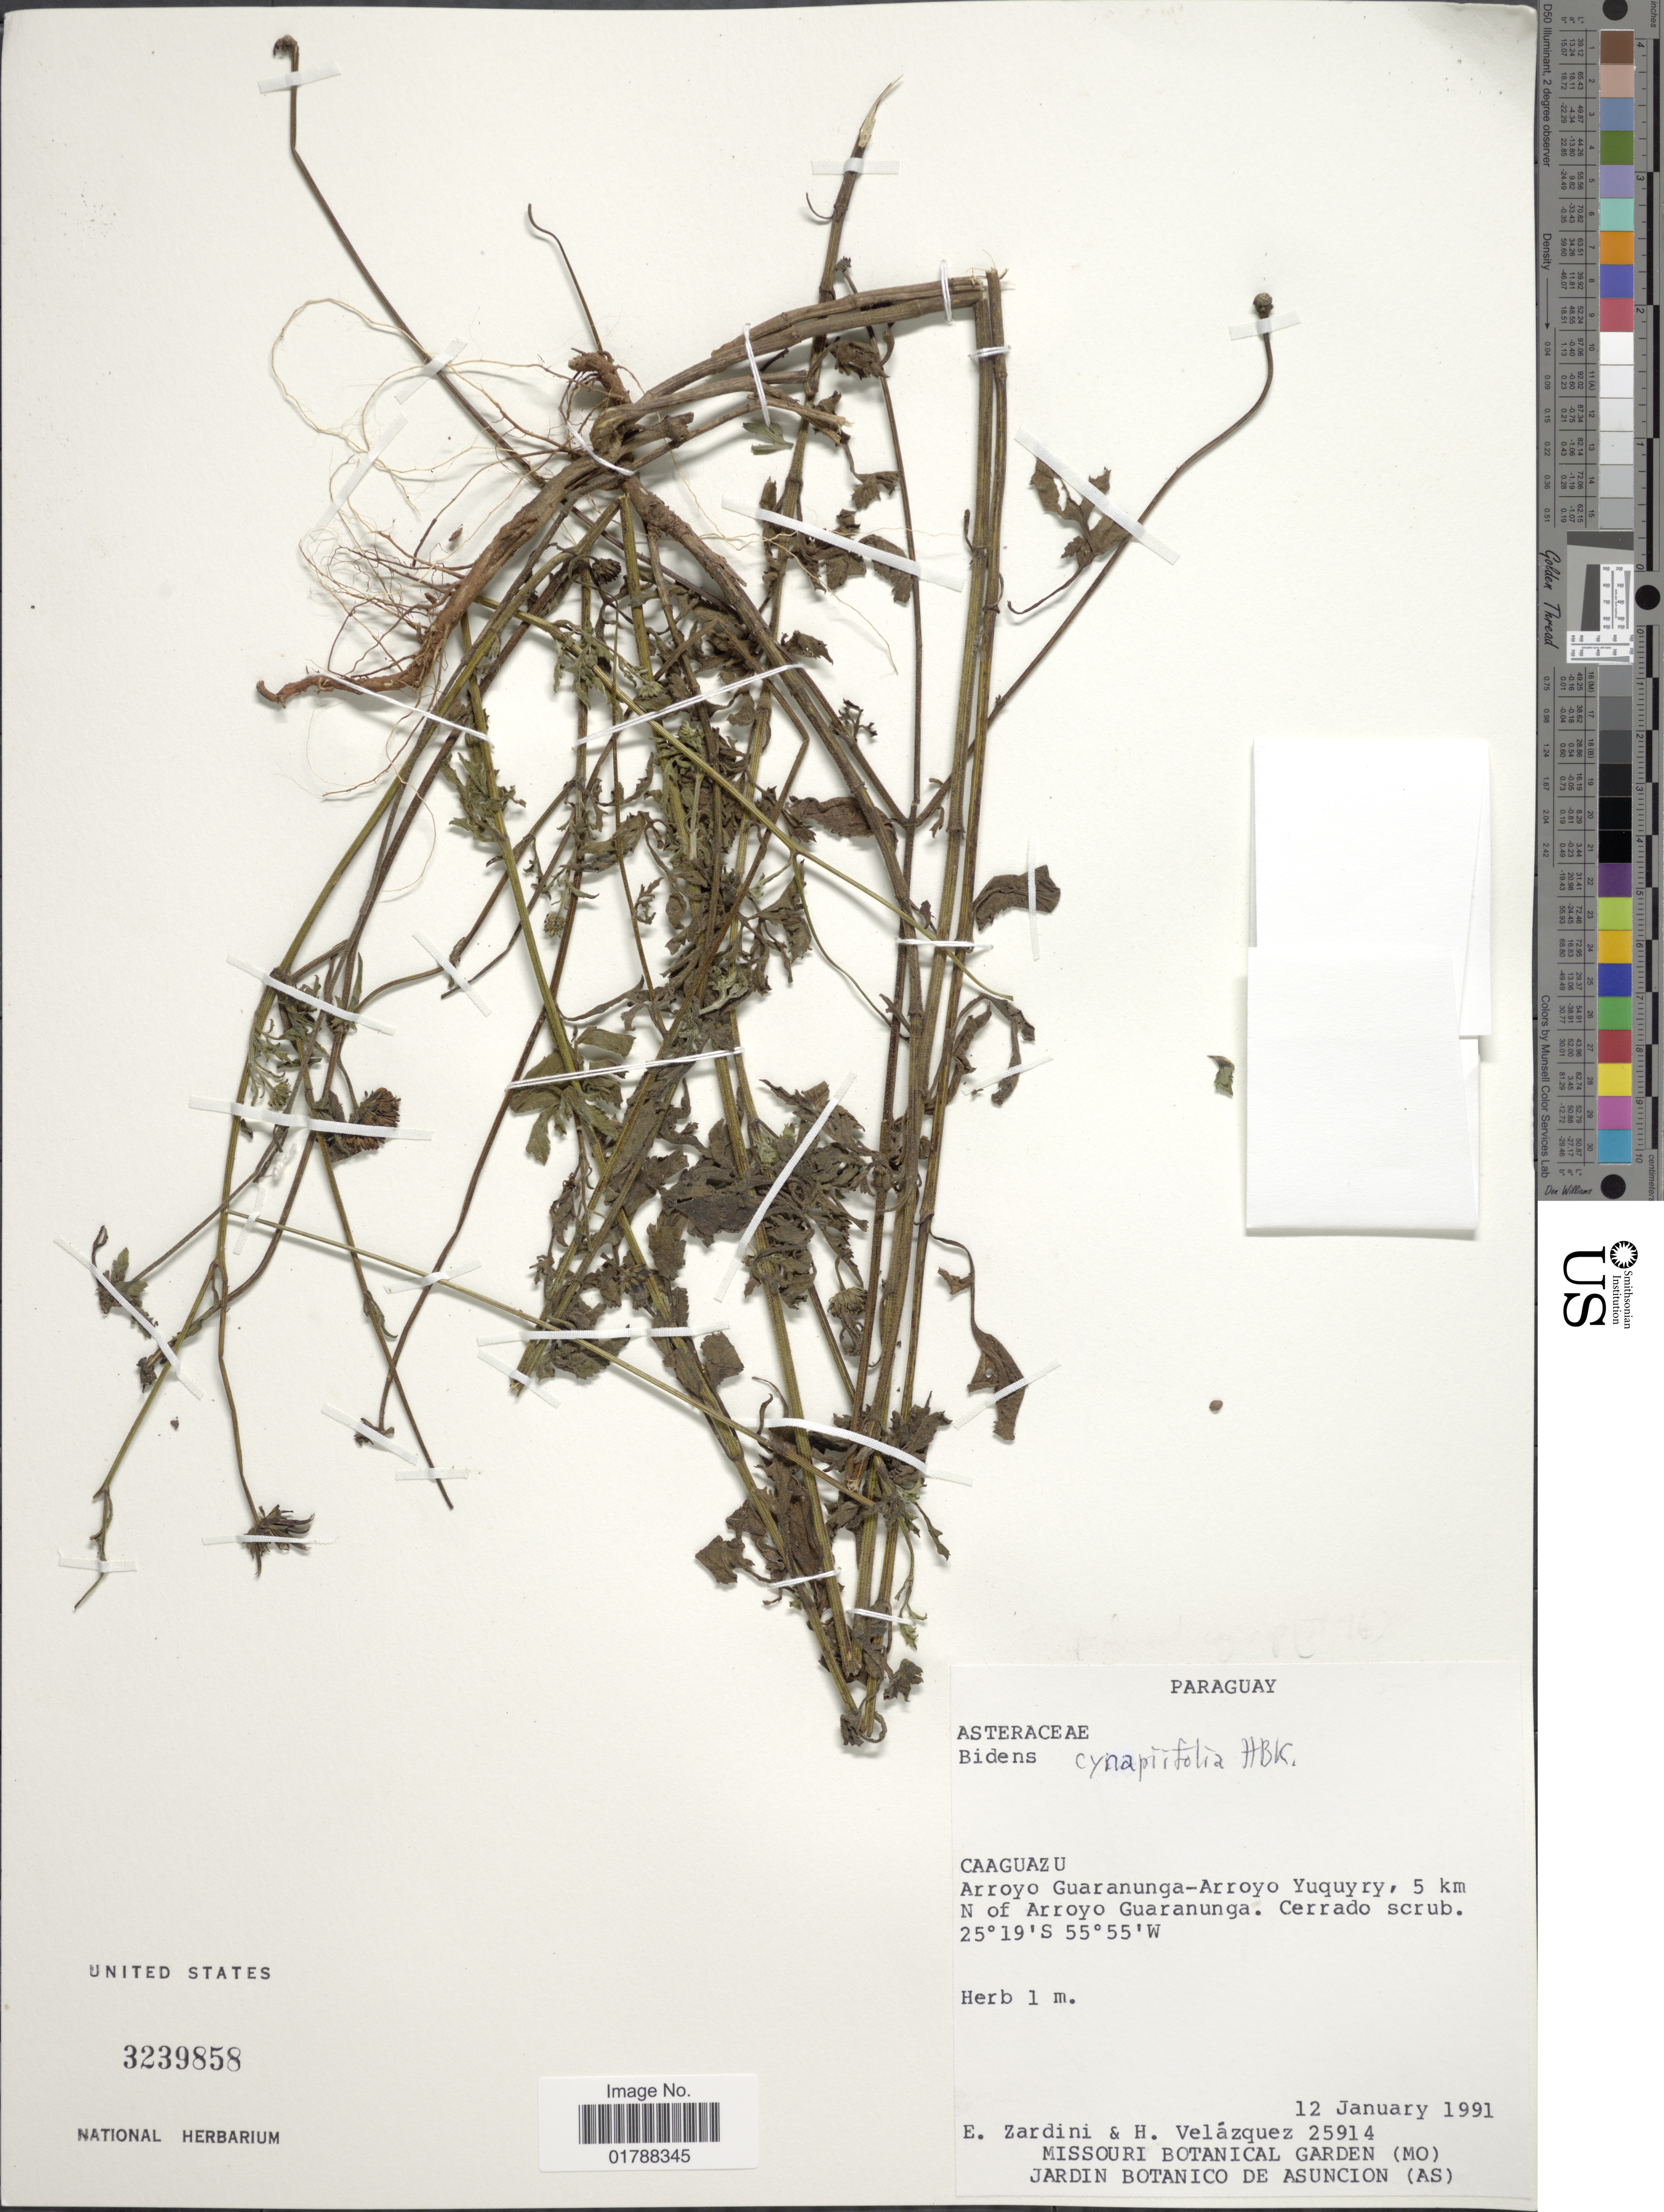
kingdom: Plantae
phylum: Tracheophyta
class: Magnoliopsida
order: Asterales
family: Asteraceae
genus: Bidens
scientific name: Bidens cynapiifolia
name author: Kunth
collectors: E. M. Zardini & H. Velázquez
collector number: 25914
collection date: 1991-01-12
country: Paraguay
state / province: Caaguazu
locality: Arroyo Guaranunga-Arroyo Yuquyry, 5 km N of Arroyo Guaranunga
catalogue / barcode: US 3239858